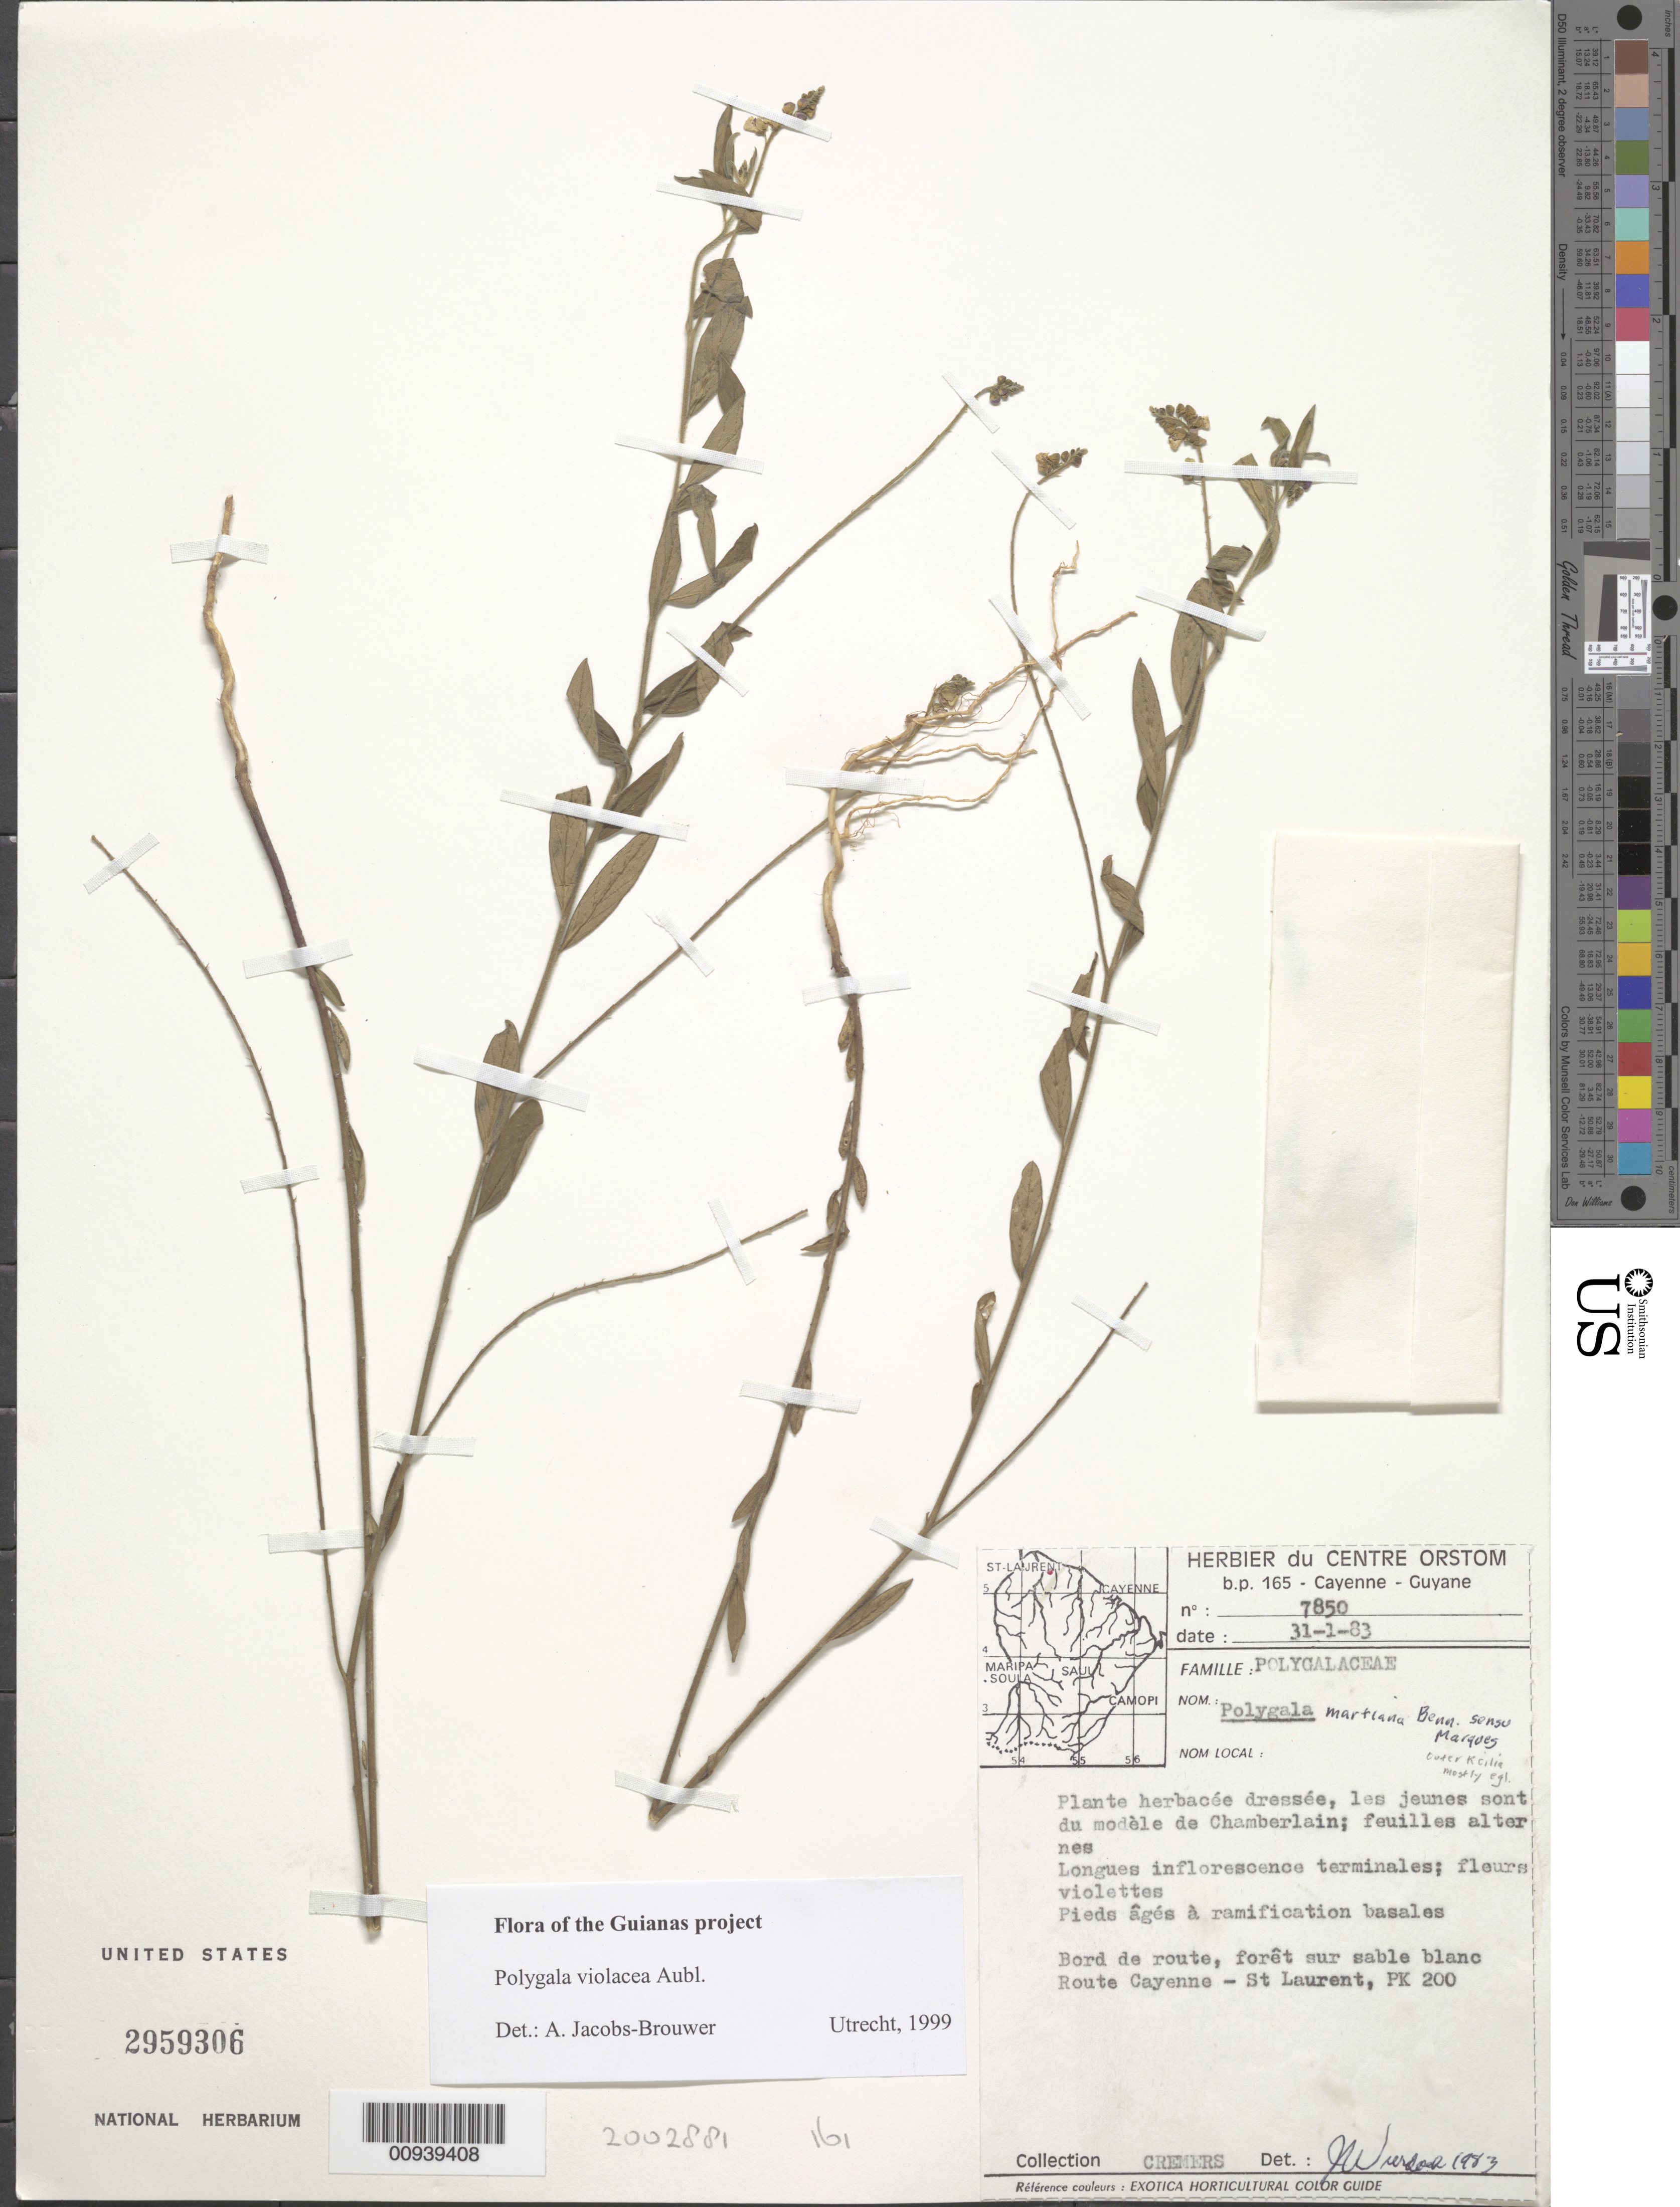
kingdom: Plantae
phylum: Tracheophyta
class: Magnoliopsida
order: Fabales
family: Polygalaceae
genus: Asemeia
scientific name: Asemeia martiana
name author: (A.W. Benn.) J.F.B. Pastore & J.R. Abbott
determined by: Strong, Mark T., (BOT), Smithsonian Institution - National Museum of Natural History (UNITED STATES)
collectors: G. Cremers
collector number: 7850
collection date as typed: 31-Jan-83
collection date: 1983-01-31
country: French Guiana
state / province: Cayenne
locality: Cayenne-St. Laurent route, pk 200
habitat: Bord de route, foret sur sable blanc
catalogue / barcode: US 2959306